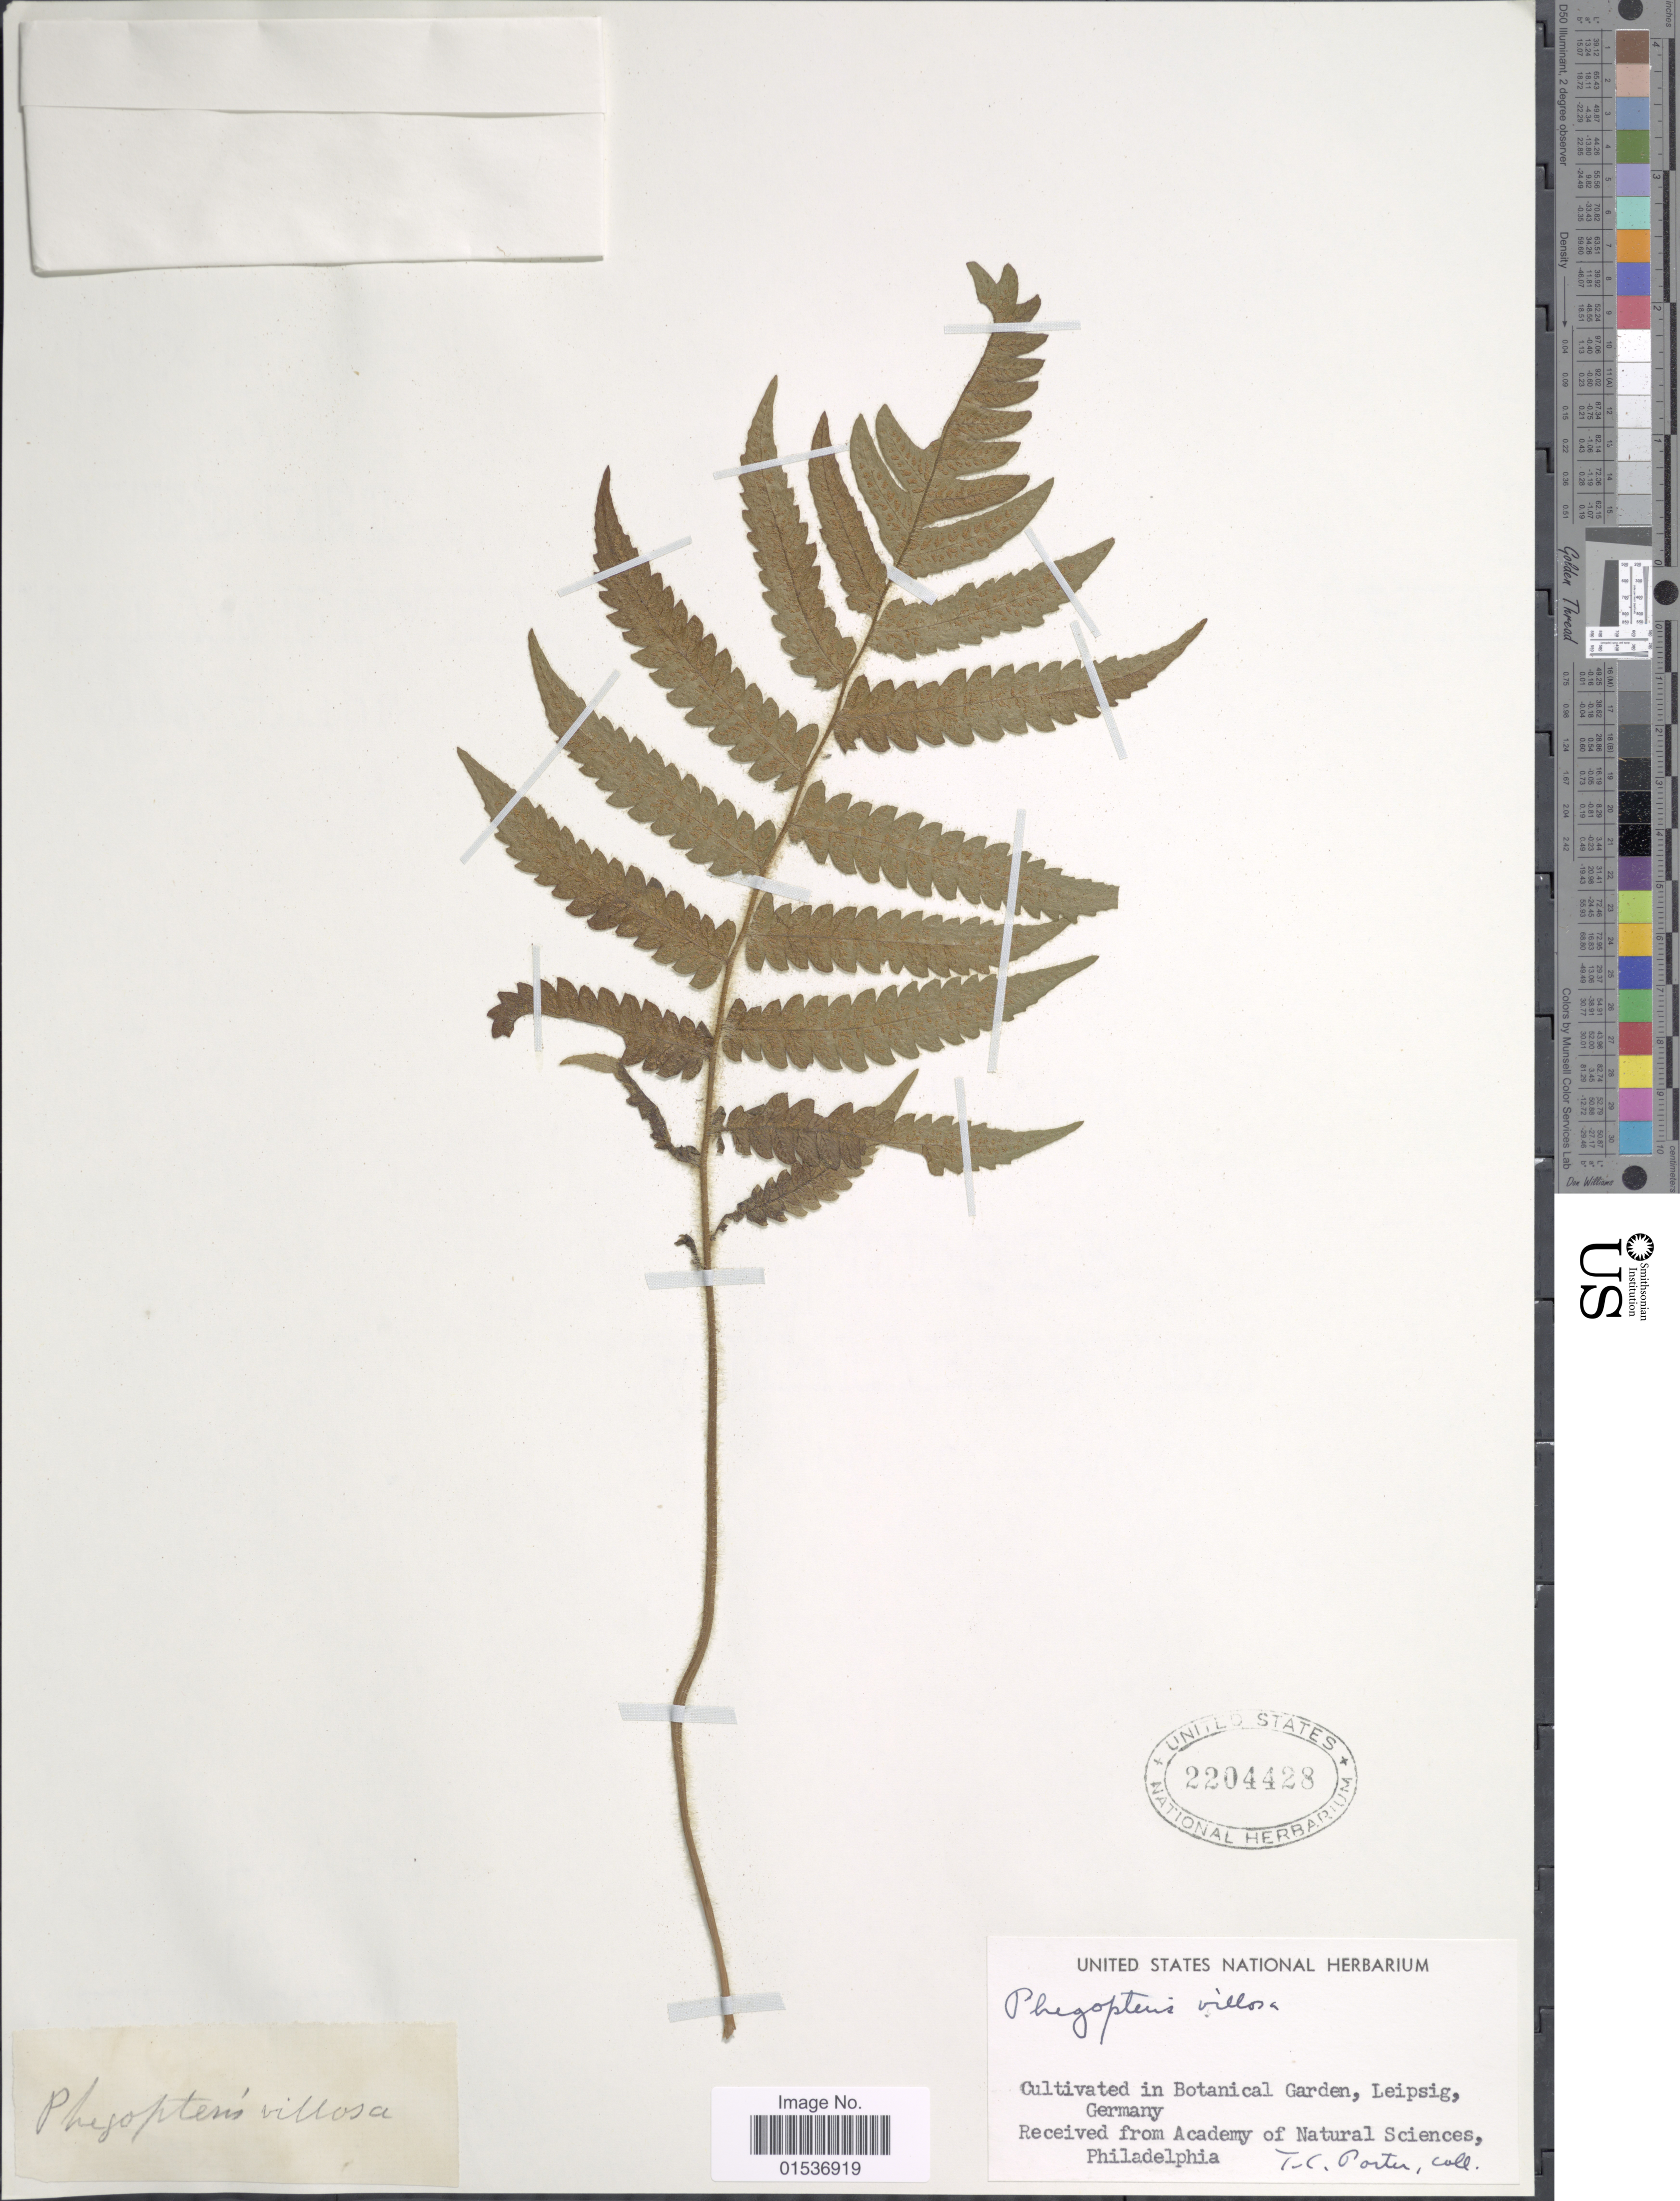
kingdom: Plantae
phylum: Tracheophyta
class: Polypodiopsida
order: Polypodiales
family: Thelypteridaceae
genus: Thelypteris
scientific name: Thelypteris sp.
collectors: T. C. Porter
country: Germany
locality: In Botanical Garden, Leipsig, Germany.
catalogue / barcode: US 2204428